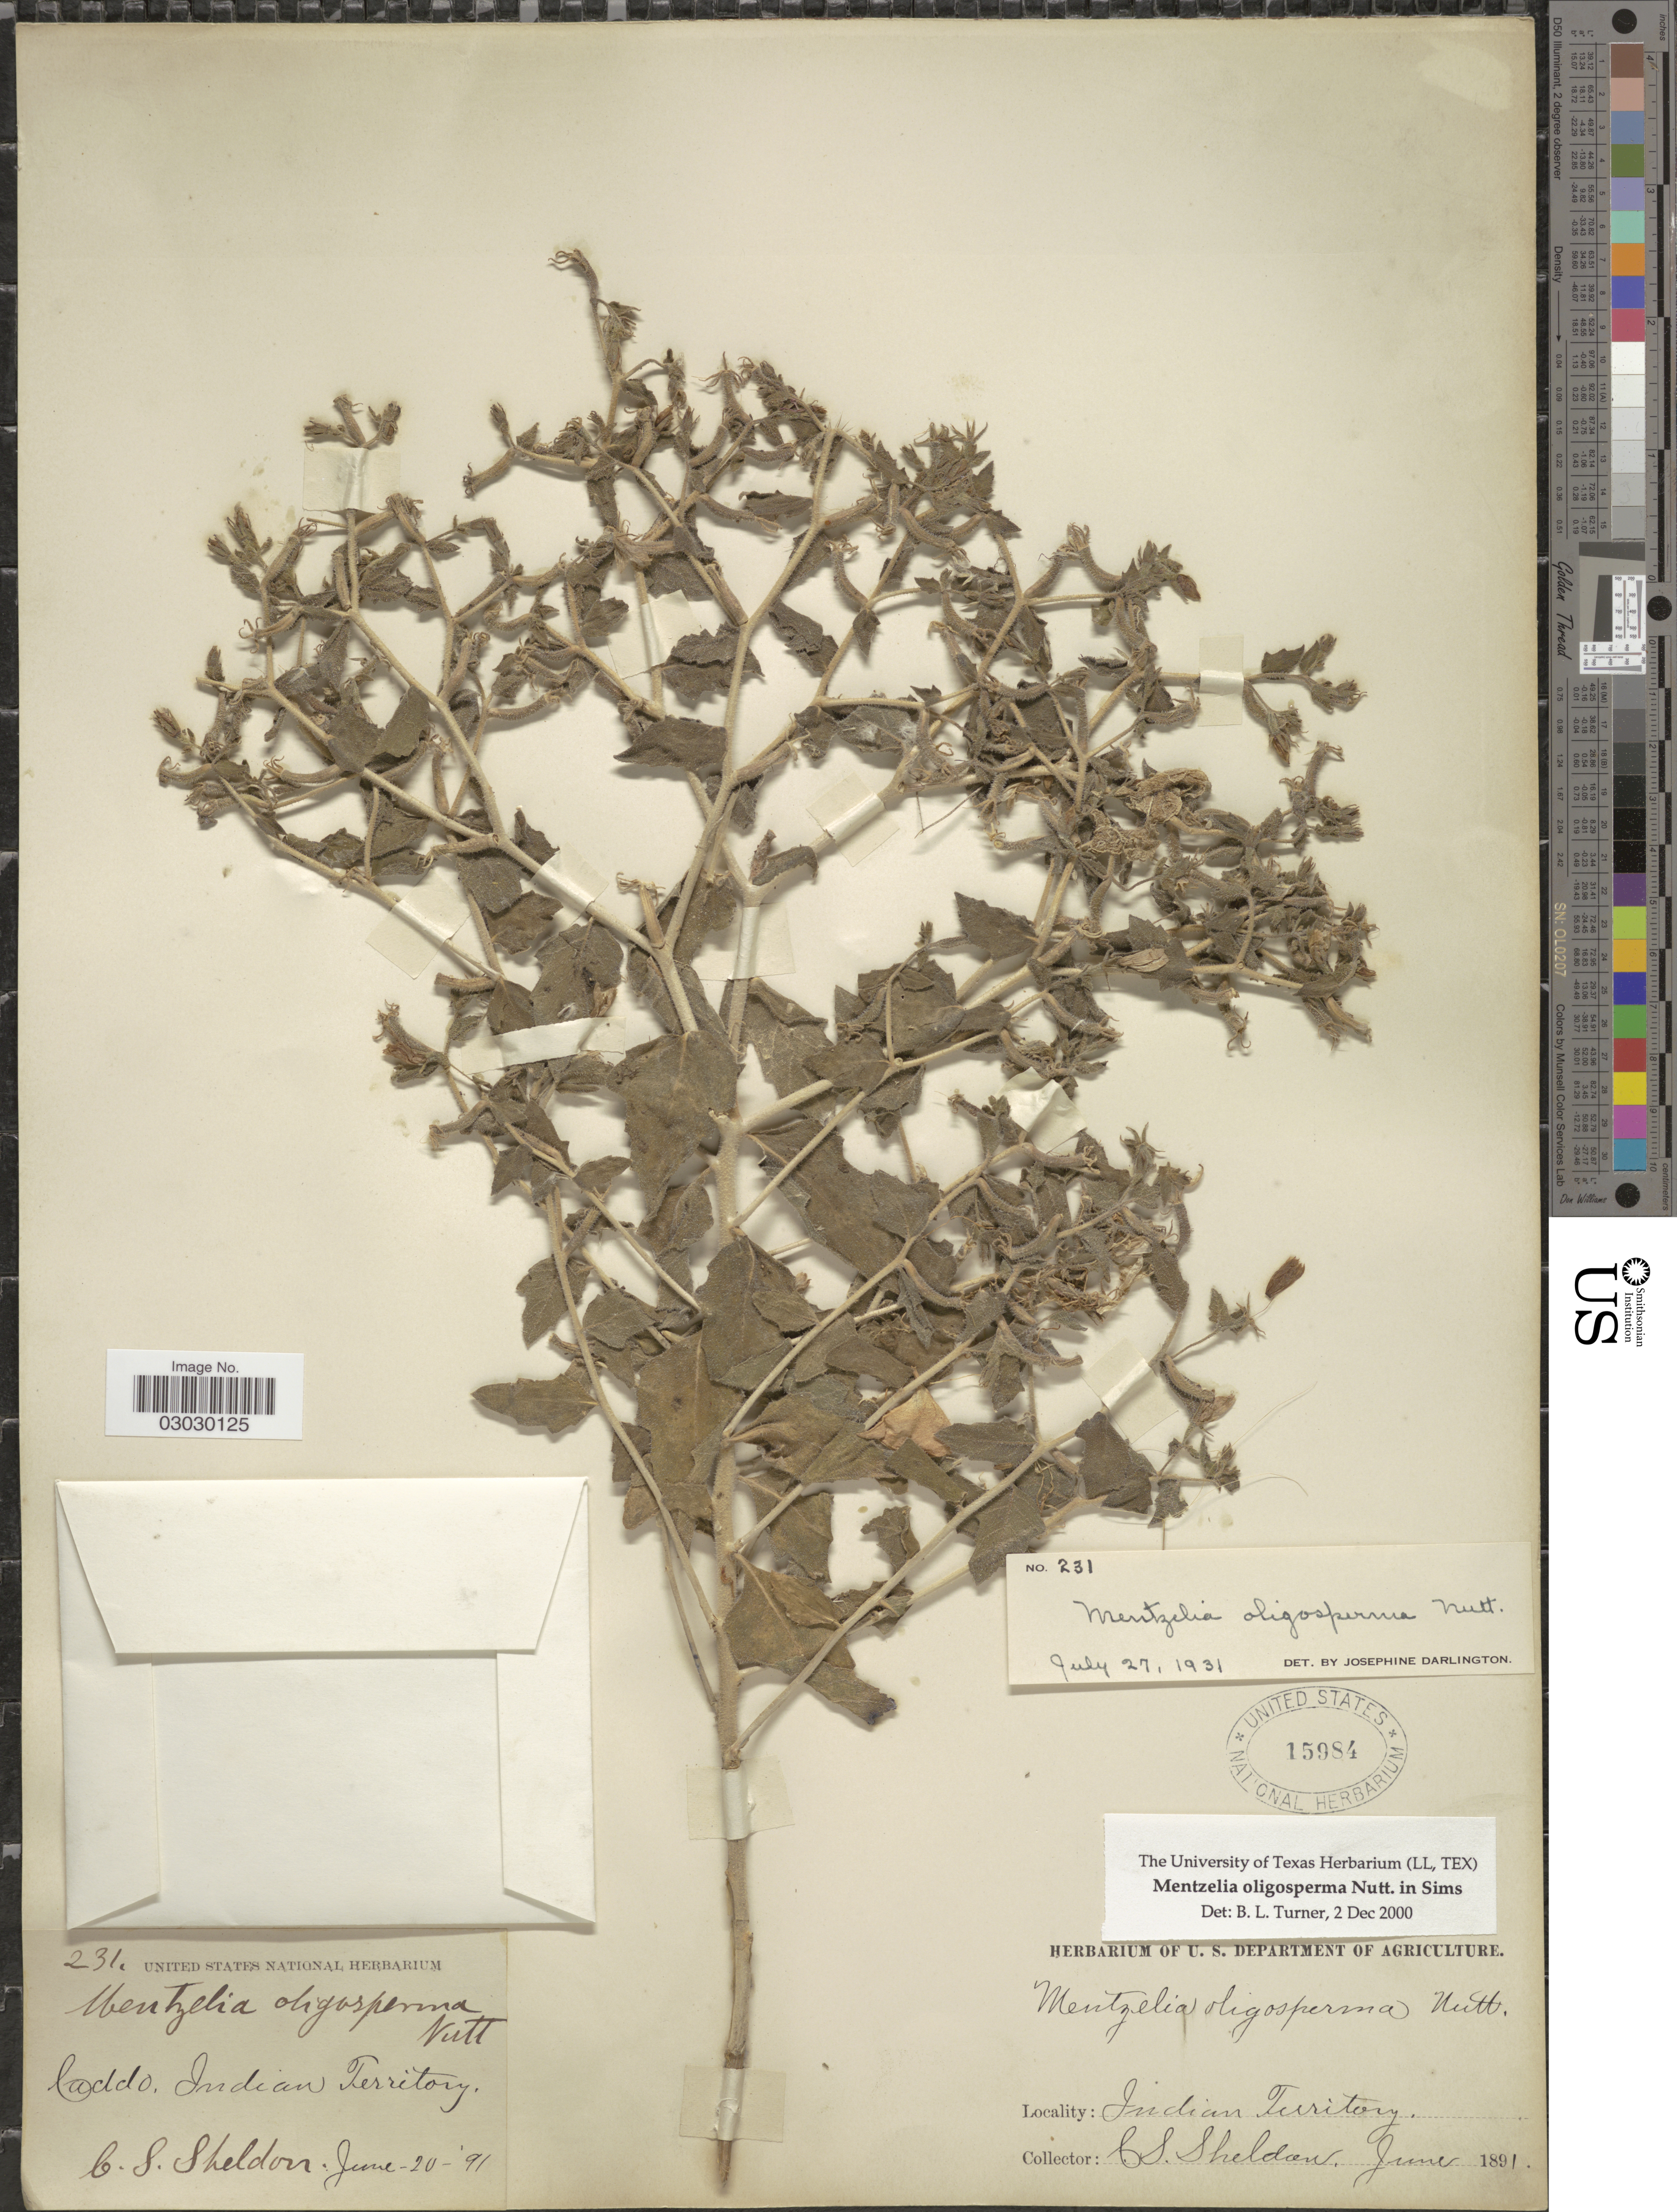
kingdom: Plantae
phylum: Tracheophyta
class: Magnoliopsida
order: Cornales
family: Loasaceae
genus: Mentzelia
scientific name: Mentzelia oligosperma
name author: Nutt. ex Sims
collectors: C. S. Sheldon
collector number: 231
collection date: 1891-06-20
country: United States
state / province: Oklahoma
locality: Caddo. Indian Territory.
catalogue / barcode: US 15984